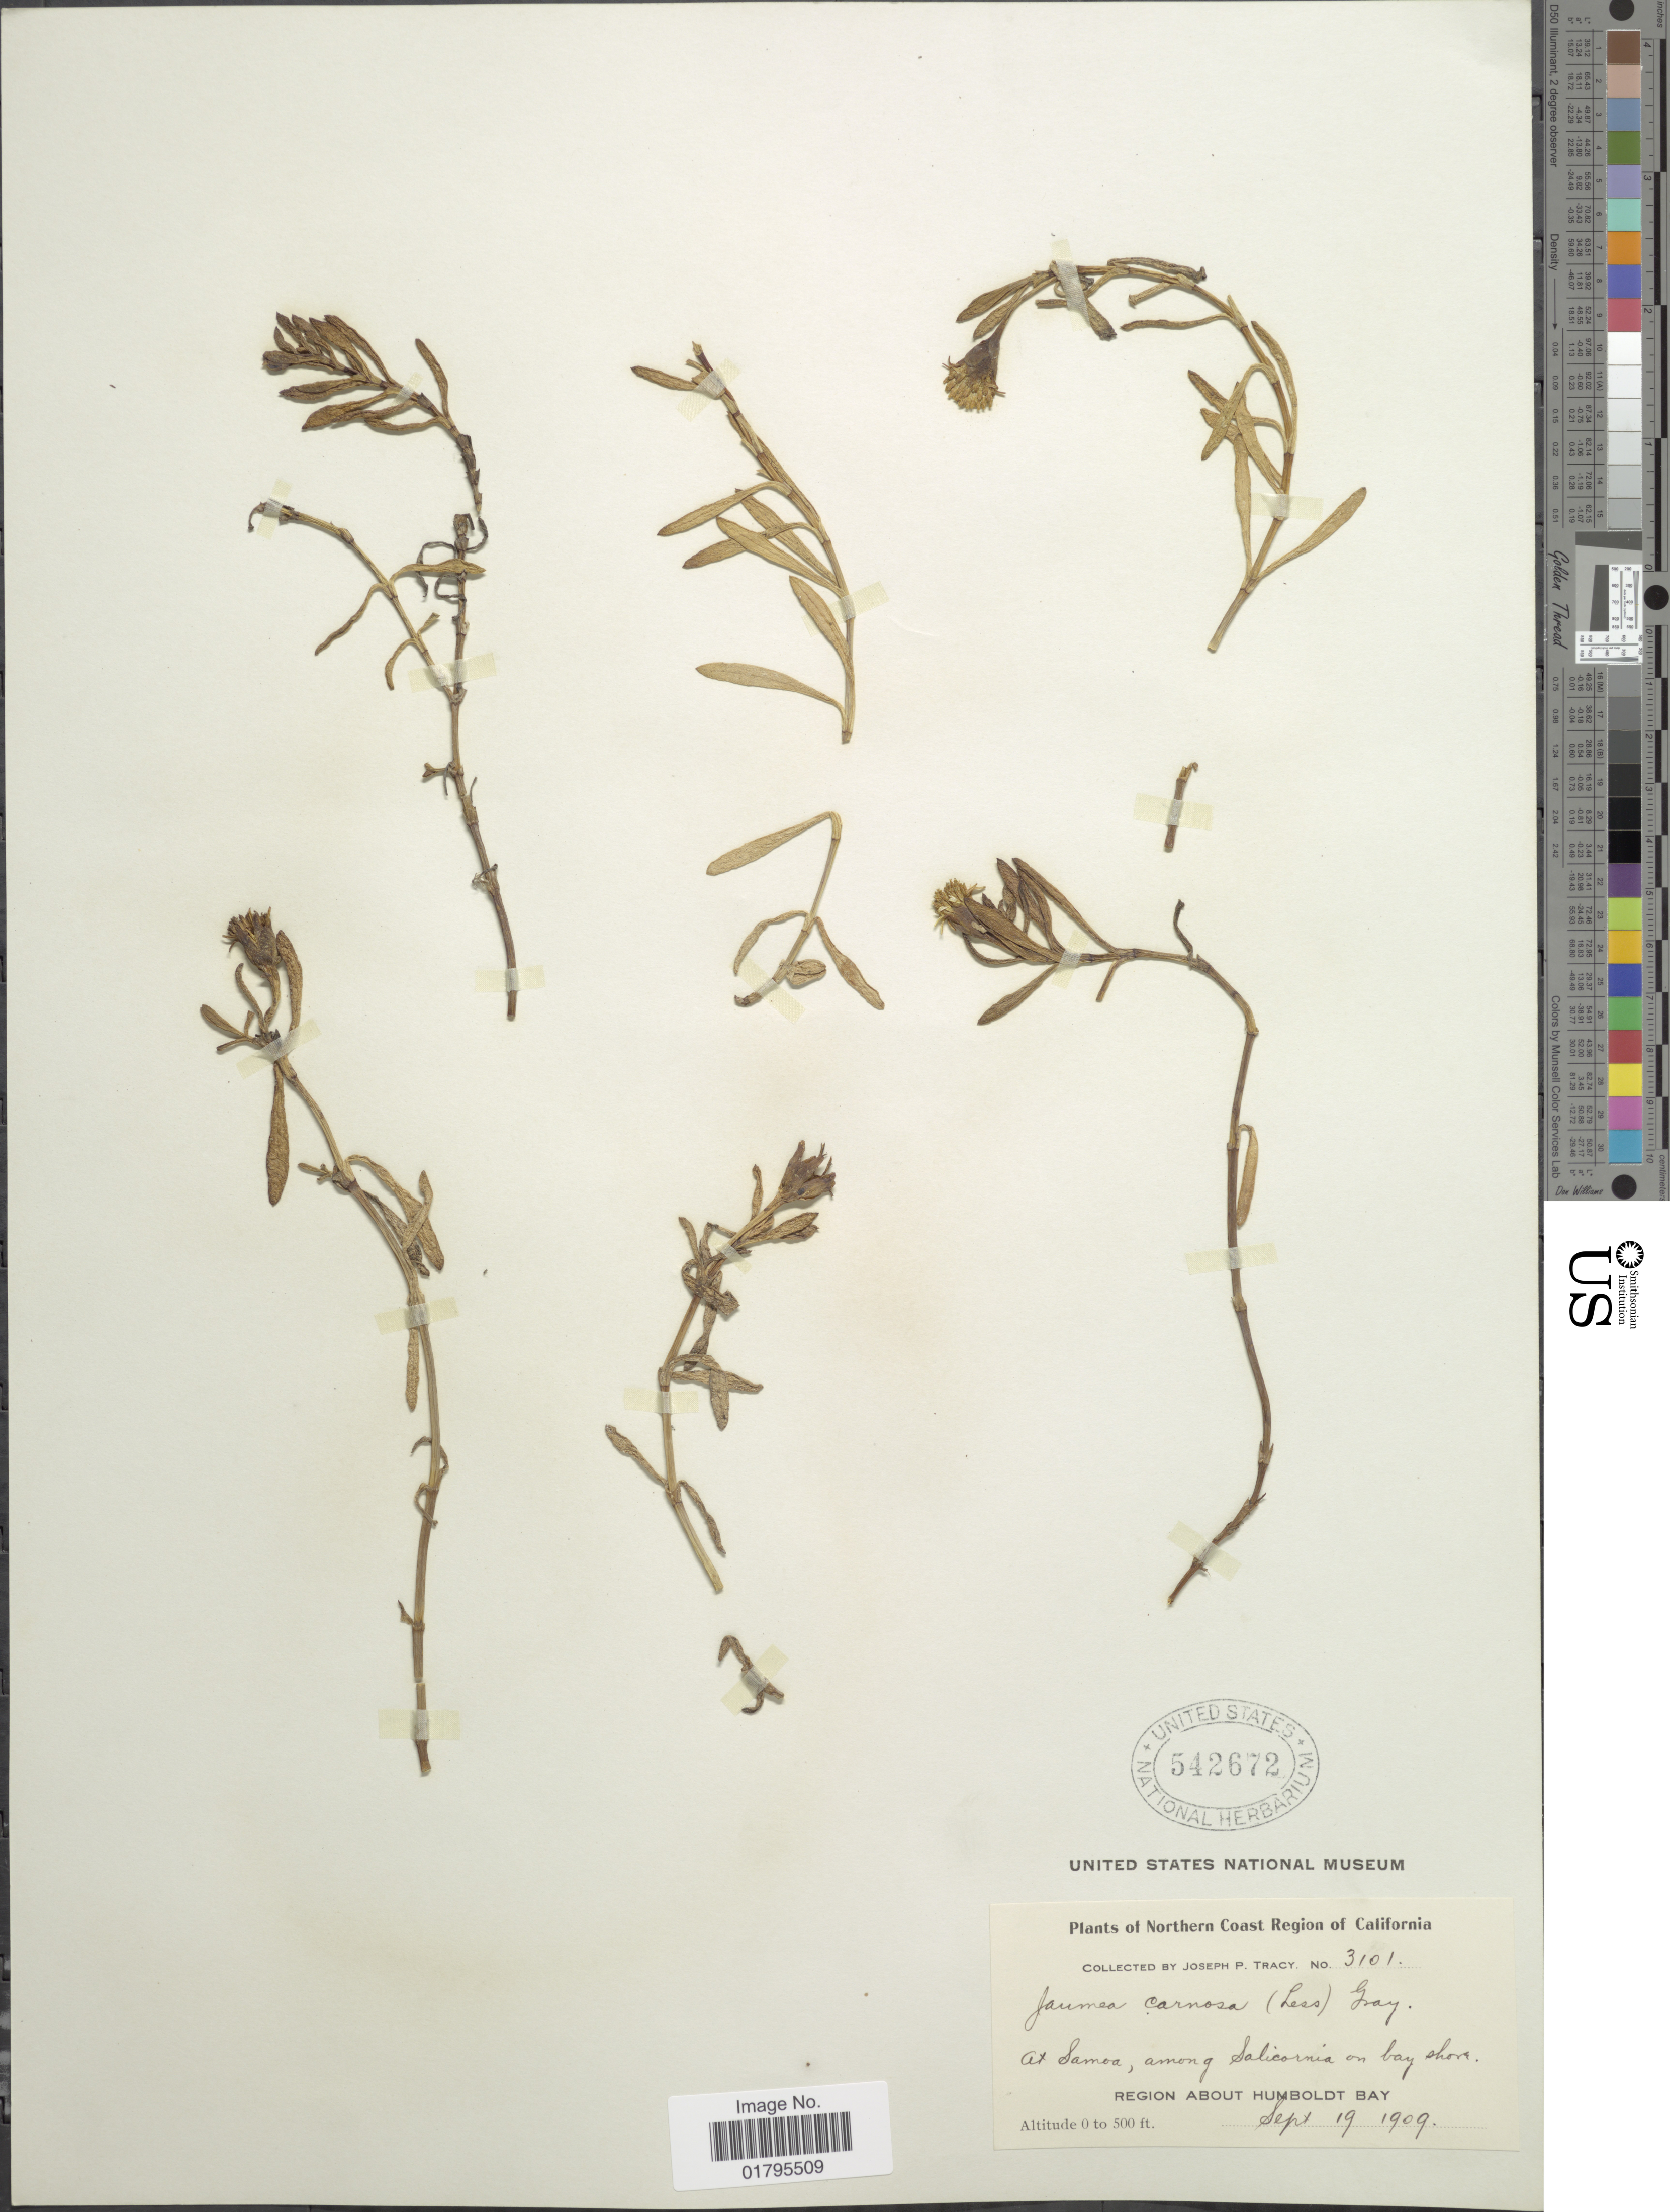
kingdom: Plantae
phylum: Tracheophyta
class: Magnoliopsida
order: Asterales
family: Asteraceae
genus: Jaumea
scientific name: Jaumea carnosa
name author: (Less.) A. Gray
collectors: J. Tracy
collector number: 3101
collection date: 1909-09-19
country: United States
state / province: California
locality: Northern Coast Region of California, At Samoa, among Salicornia on bay shore, Region about Humboldt Bay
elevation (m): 0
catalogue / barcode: US 542672